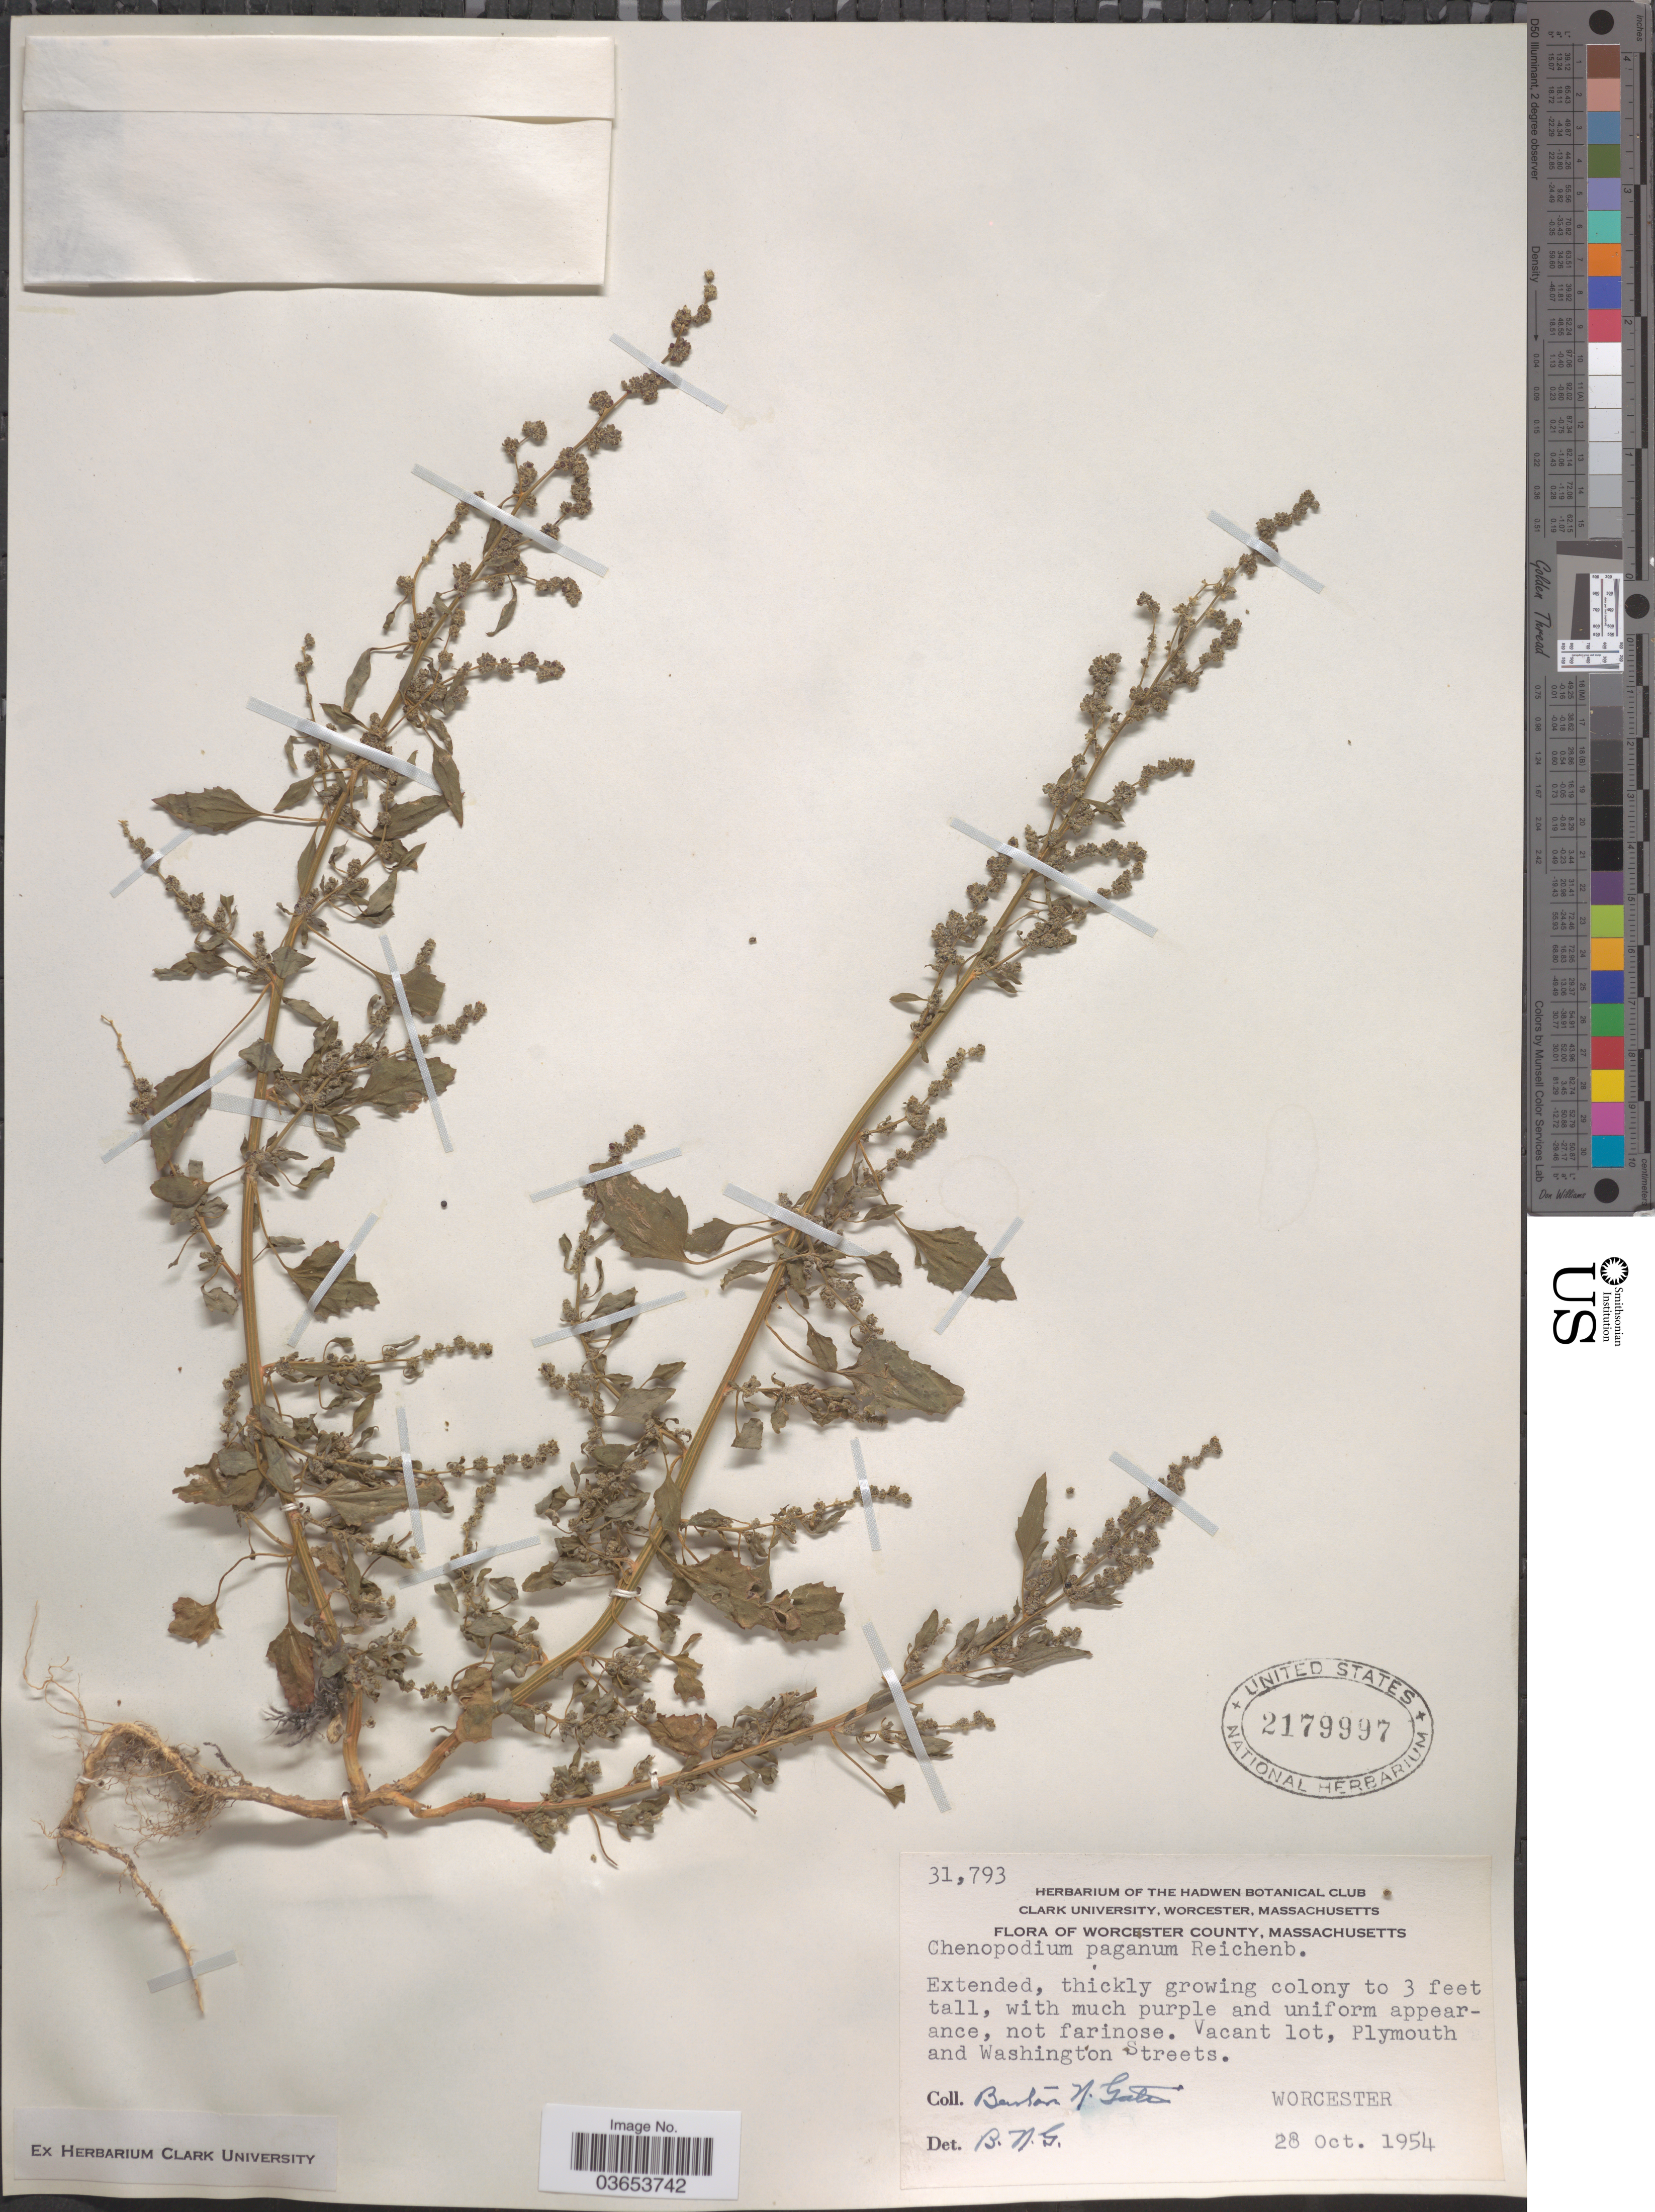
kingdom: Plantae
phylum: Tracheophyta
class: Magnoliopsida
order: Caryophyllales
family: Amaranthaceae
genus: Chenopodium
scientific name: Chenopodium paganum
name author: Rchb.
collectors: B. N. Gates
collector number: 31793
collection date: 1954-10-28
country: United States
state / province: Massachusetts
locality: Worcester County. Vacant lot, Plymouth and Washington Streets. Worcester.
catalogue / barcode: US 2179997